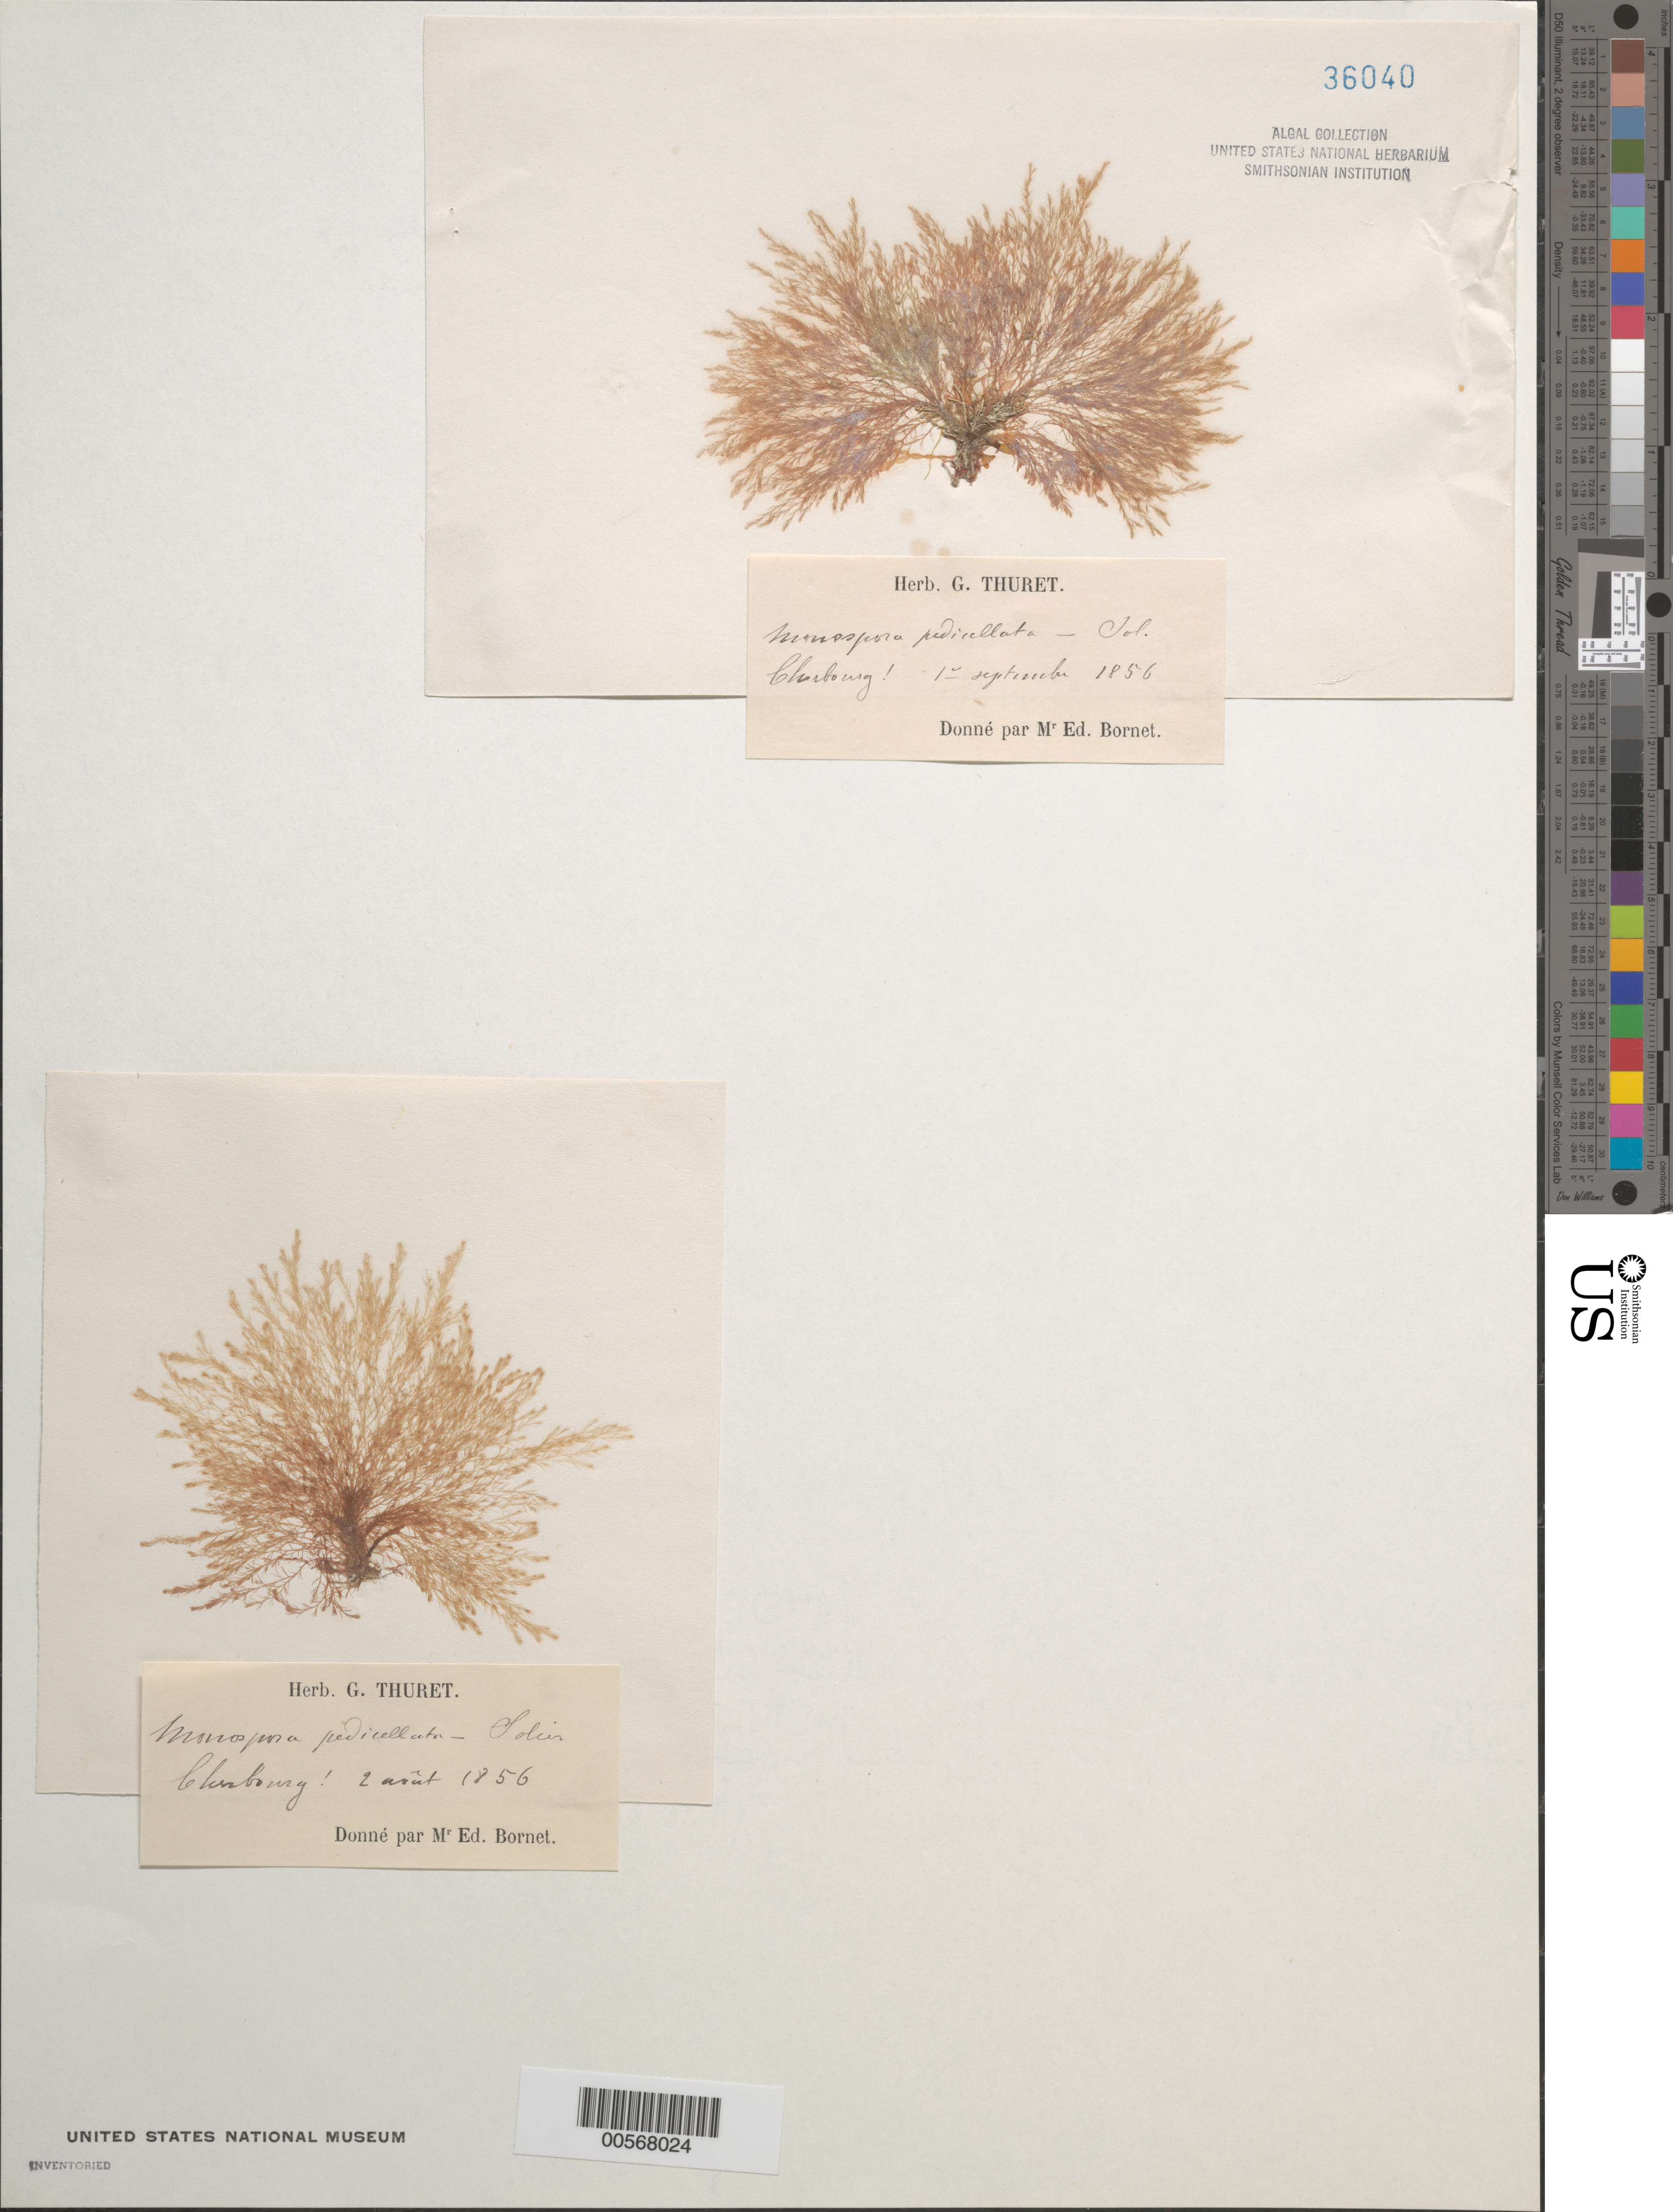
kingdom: Plantae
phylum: Rhodophyta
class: Florideophyceae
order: Ceramiales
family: Ceramiaceae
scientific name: Monospora pedicellata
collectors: Thuret, G. (herbarium)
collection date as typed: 02 Aug 1856 and 01 Sep 1856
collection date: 1856-08-02,1856-09-01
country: France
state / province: Normandie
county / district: Manche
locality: Cherbourg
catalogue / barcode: US 36040